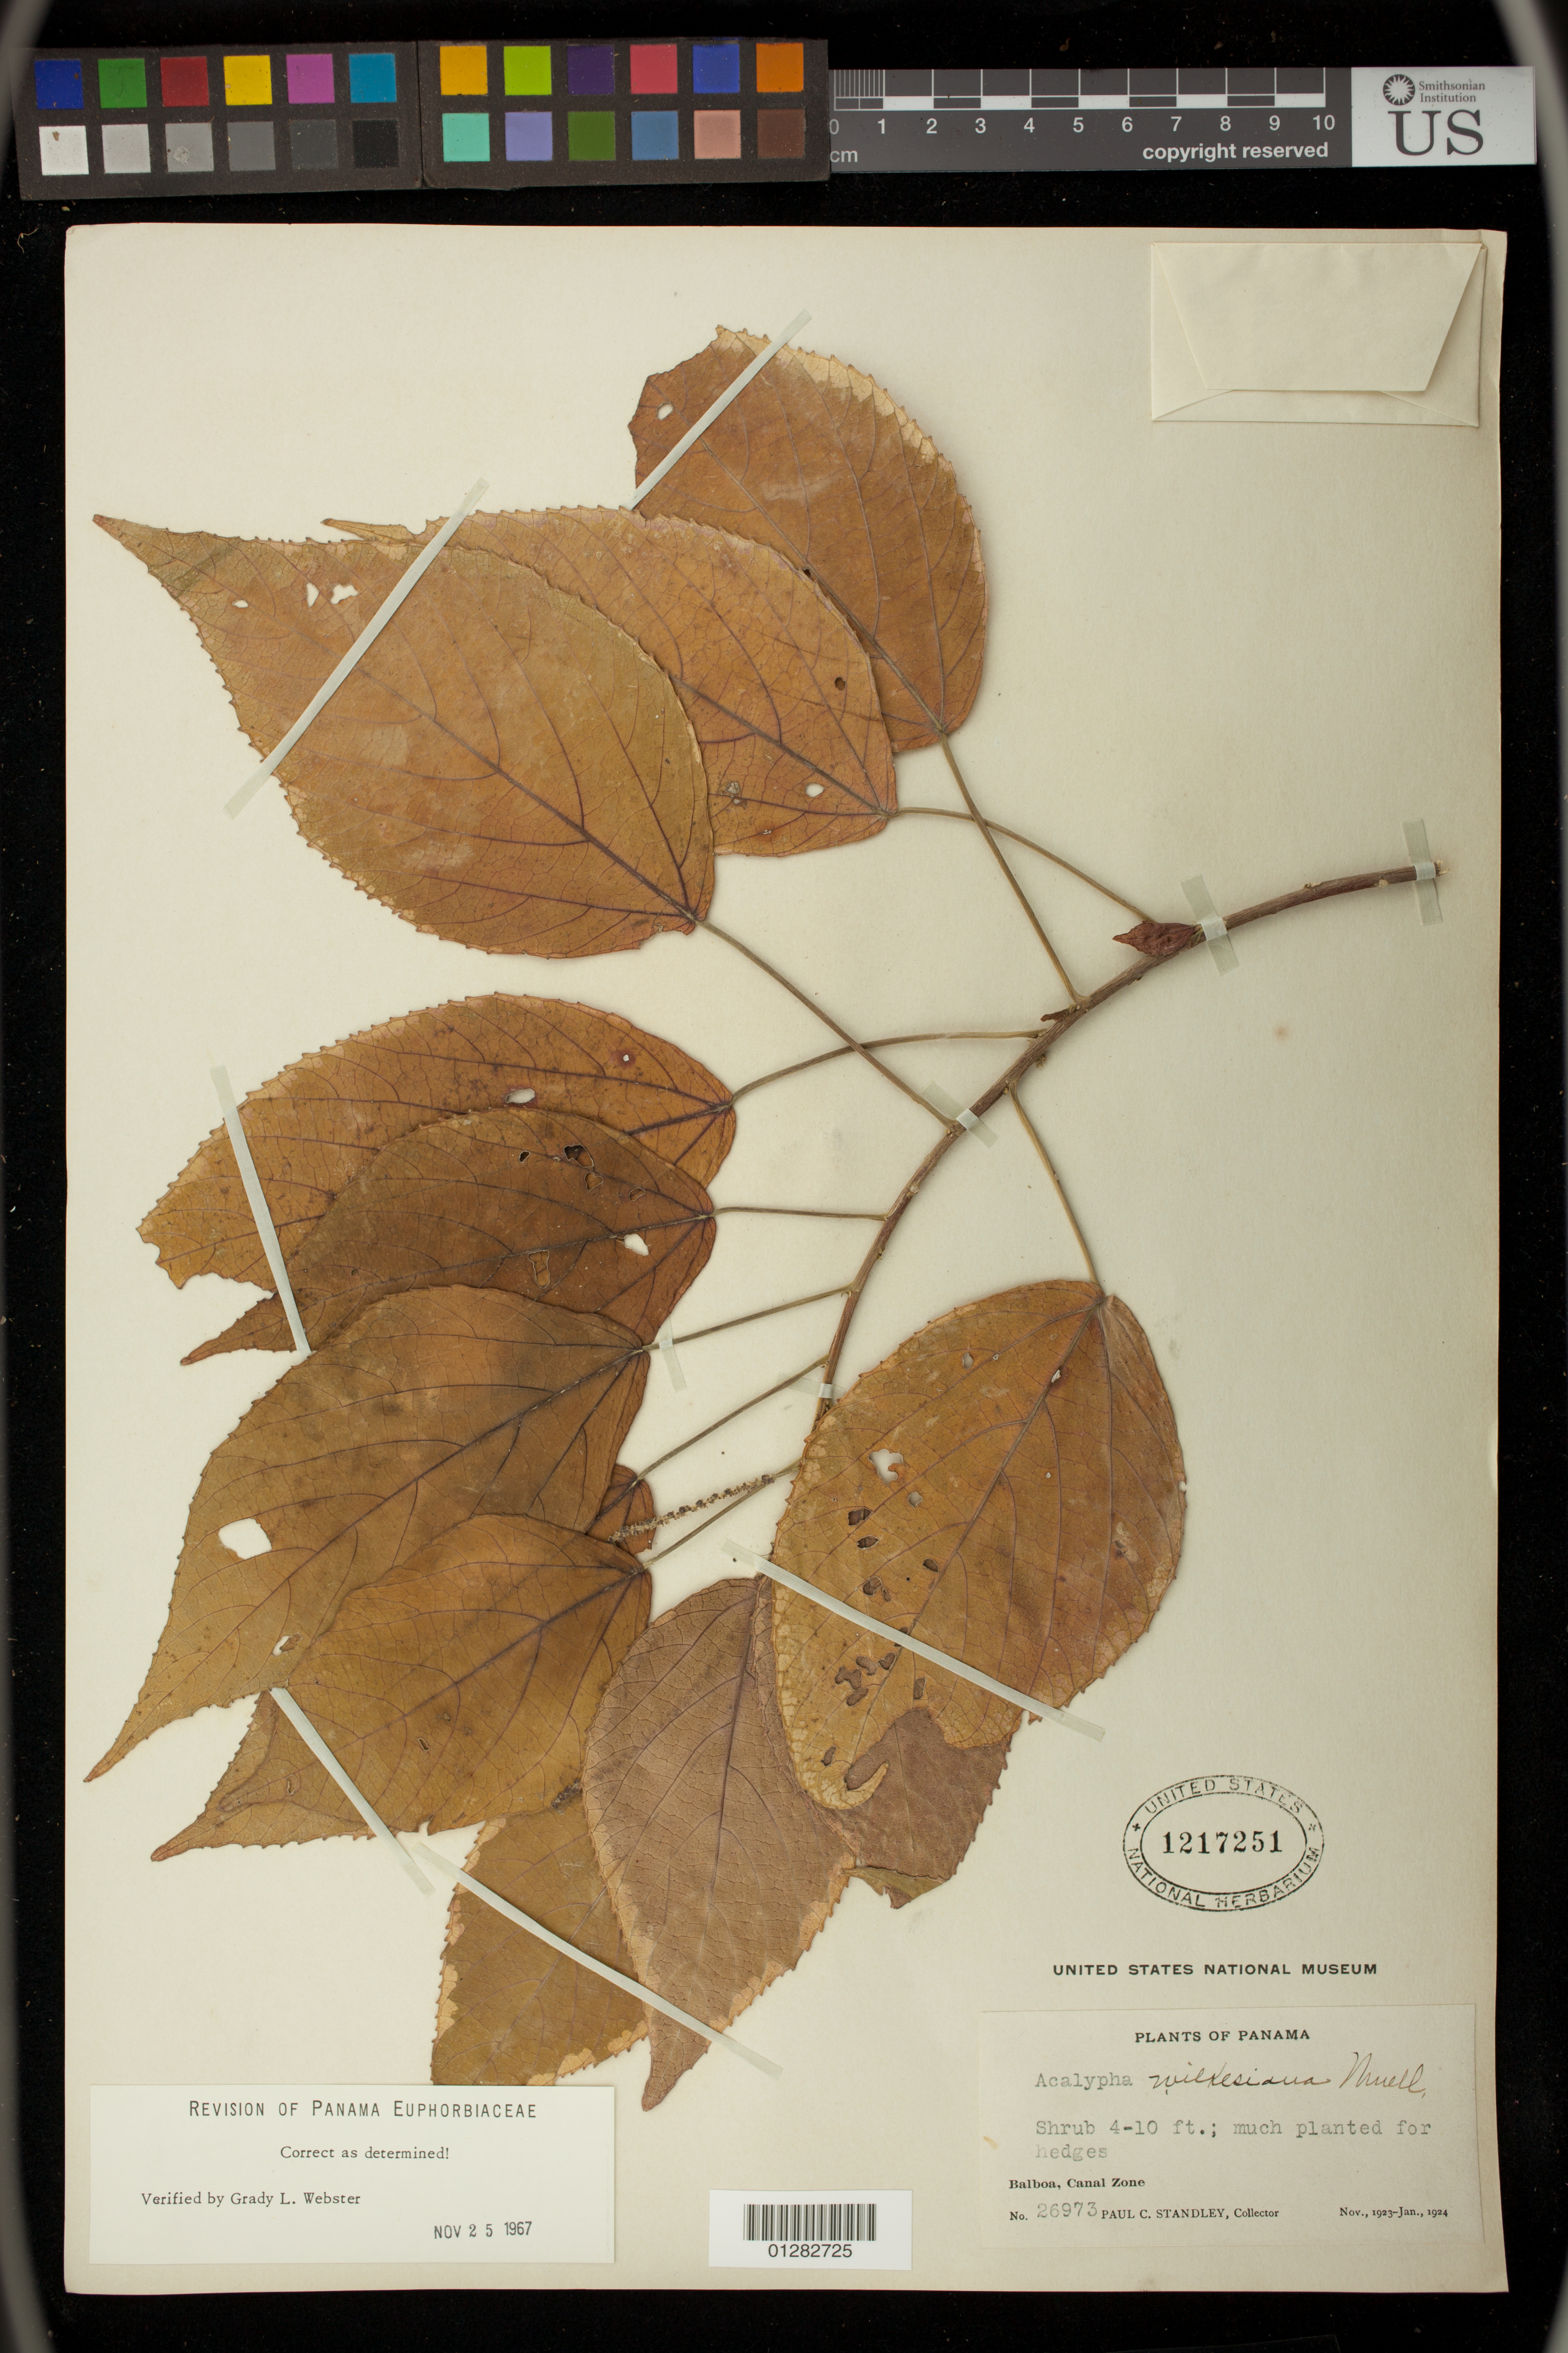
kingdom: Plantae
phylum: Tracheophyta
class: Magnoliopsida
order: Malpighiales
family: Euphorbiaceae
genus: Acalypha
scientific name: Acalypha wilkesiana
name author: Müll. Arg. in DC.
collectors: P. C. Standley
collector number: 26973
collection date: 1923-11/1924-01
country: Panama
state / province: Panamá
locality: Balboa, Canal Zone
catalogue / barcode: US 1217251